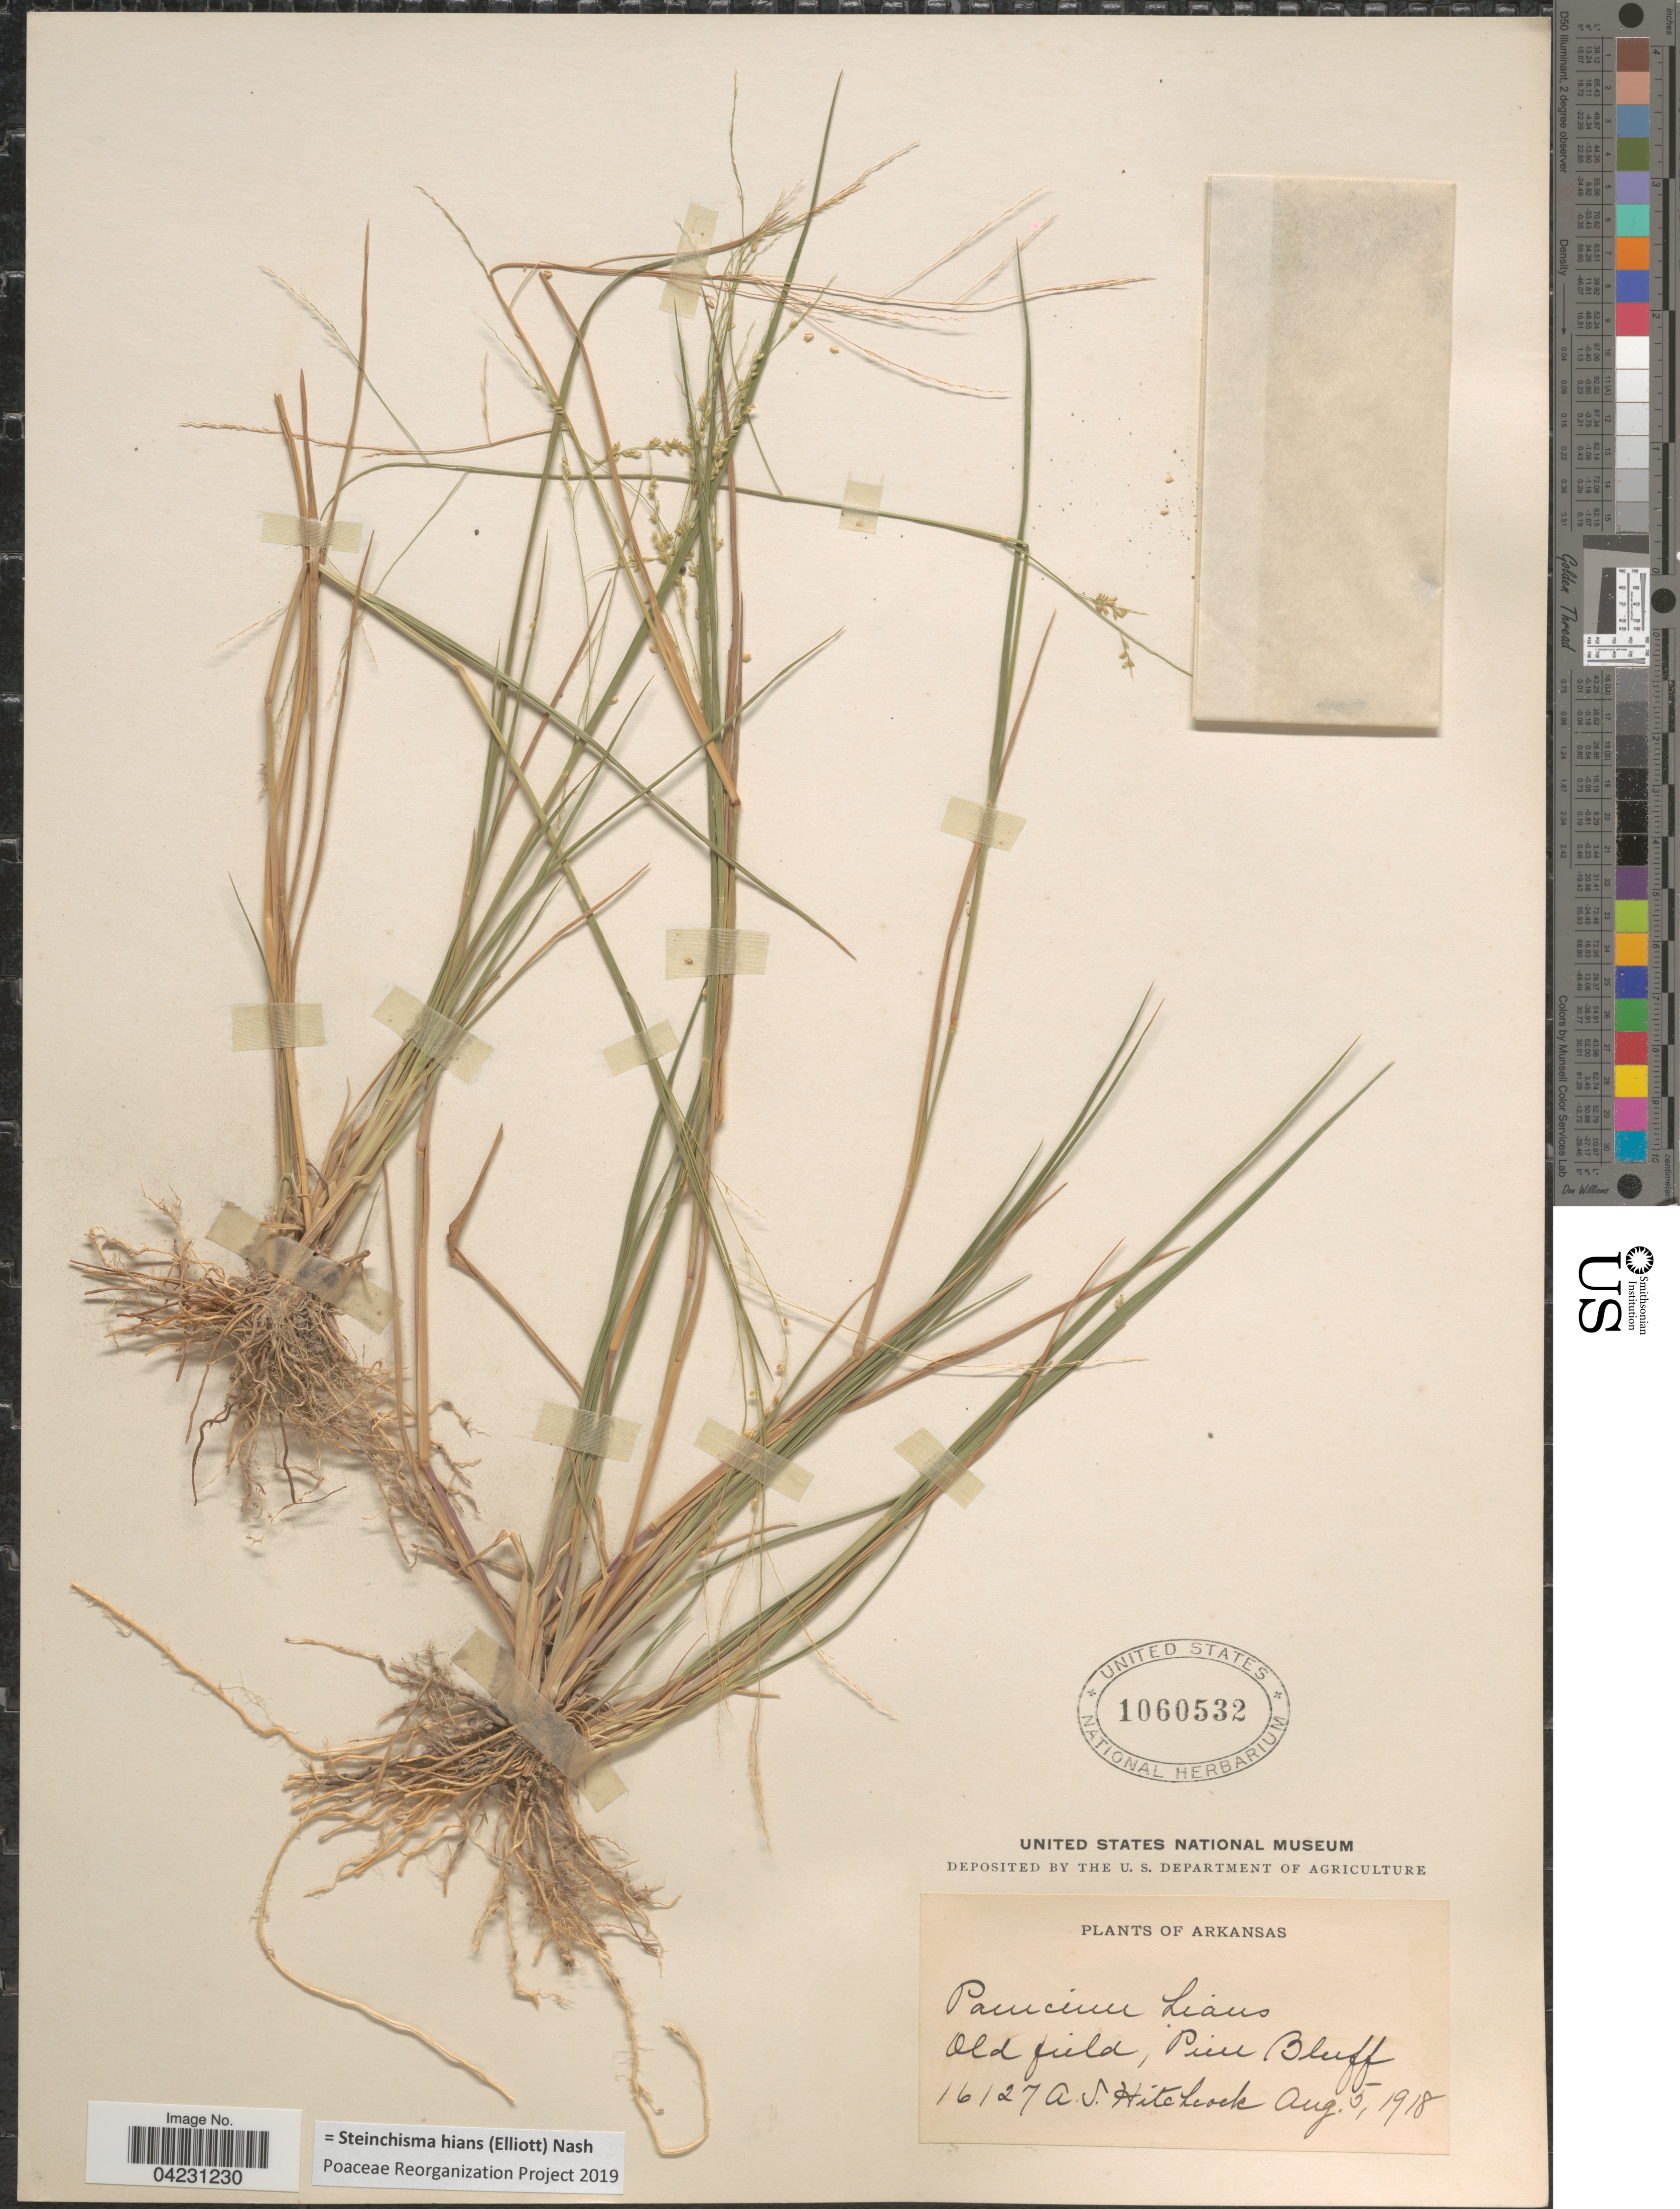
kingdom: Plantae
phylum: Tracheophyta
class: Liliopsida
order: Poales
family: Poaceae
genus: Steinchisma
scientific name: Steinchisma hians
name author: (Elliott) Nash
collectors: A. S. Hitchcock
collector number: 16127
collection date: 1918-08-05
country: United States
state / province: Arkansas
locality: Old field, Pine Bluff.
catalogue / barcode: US 1060532